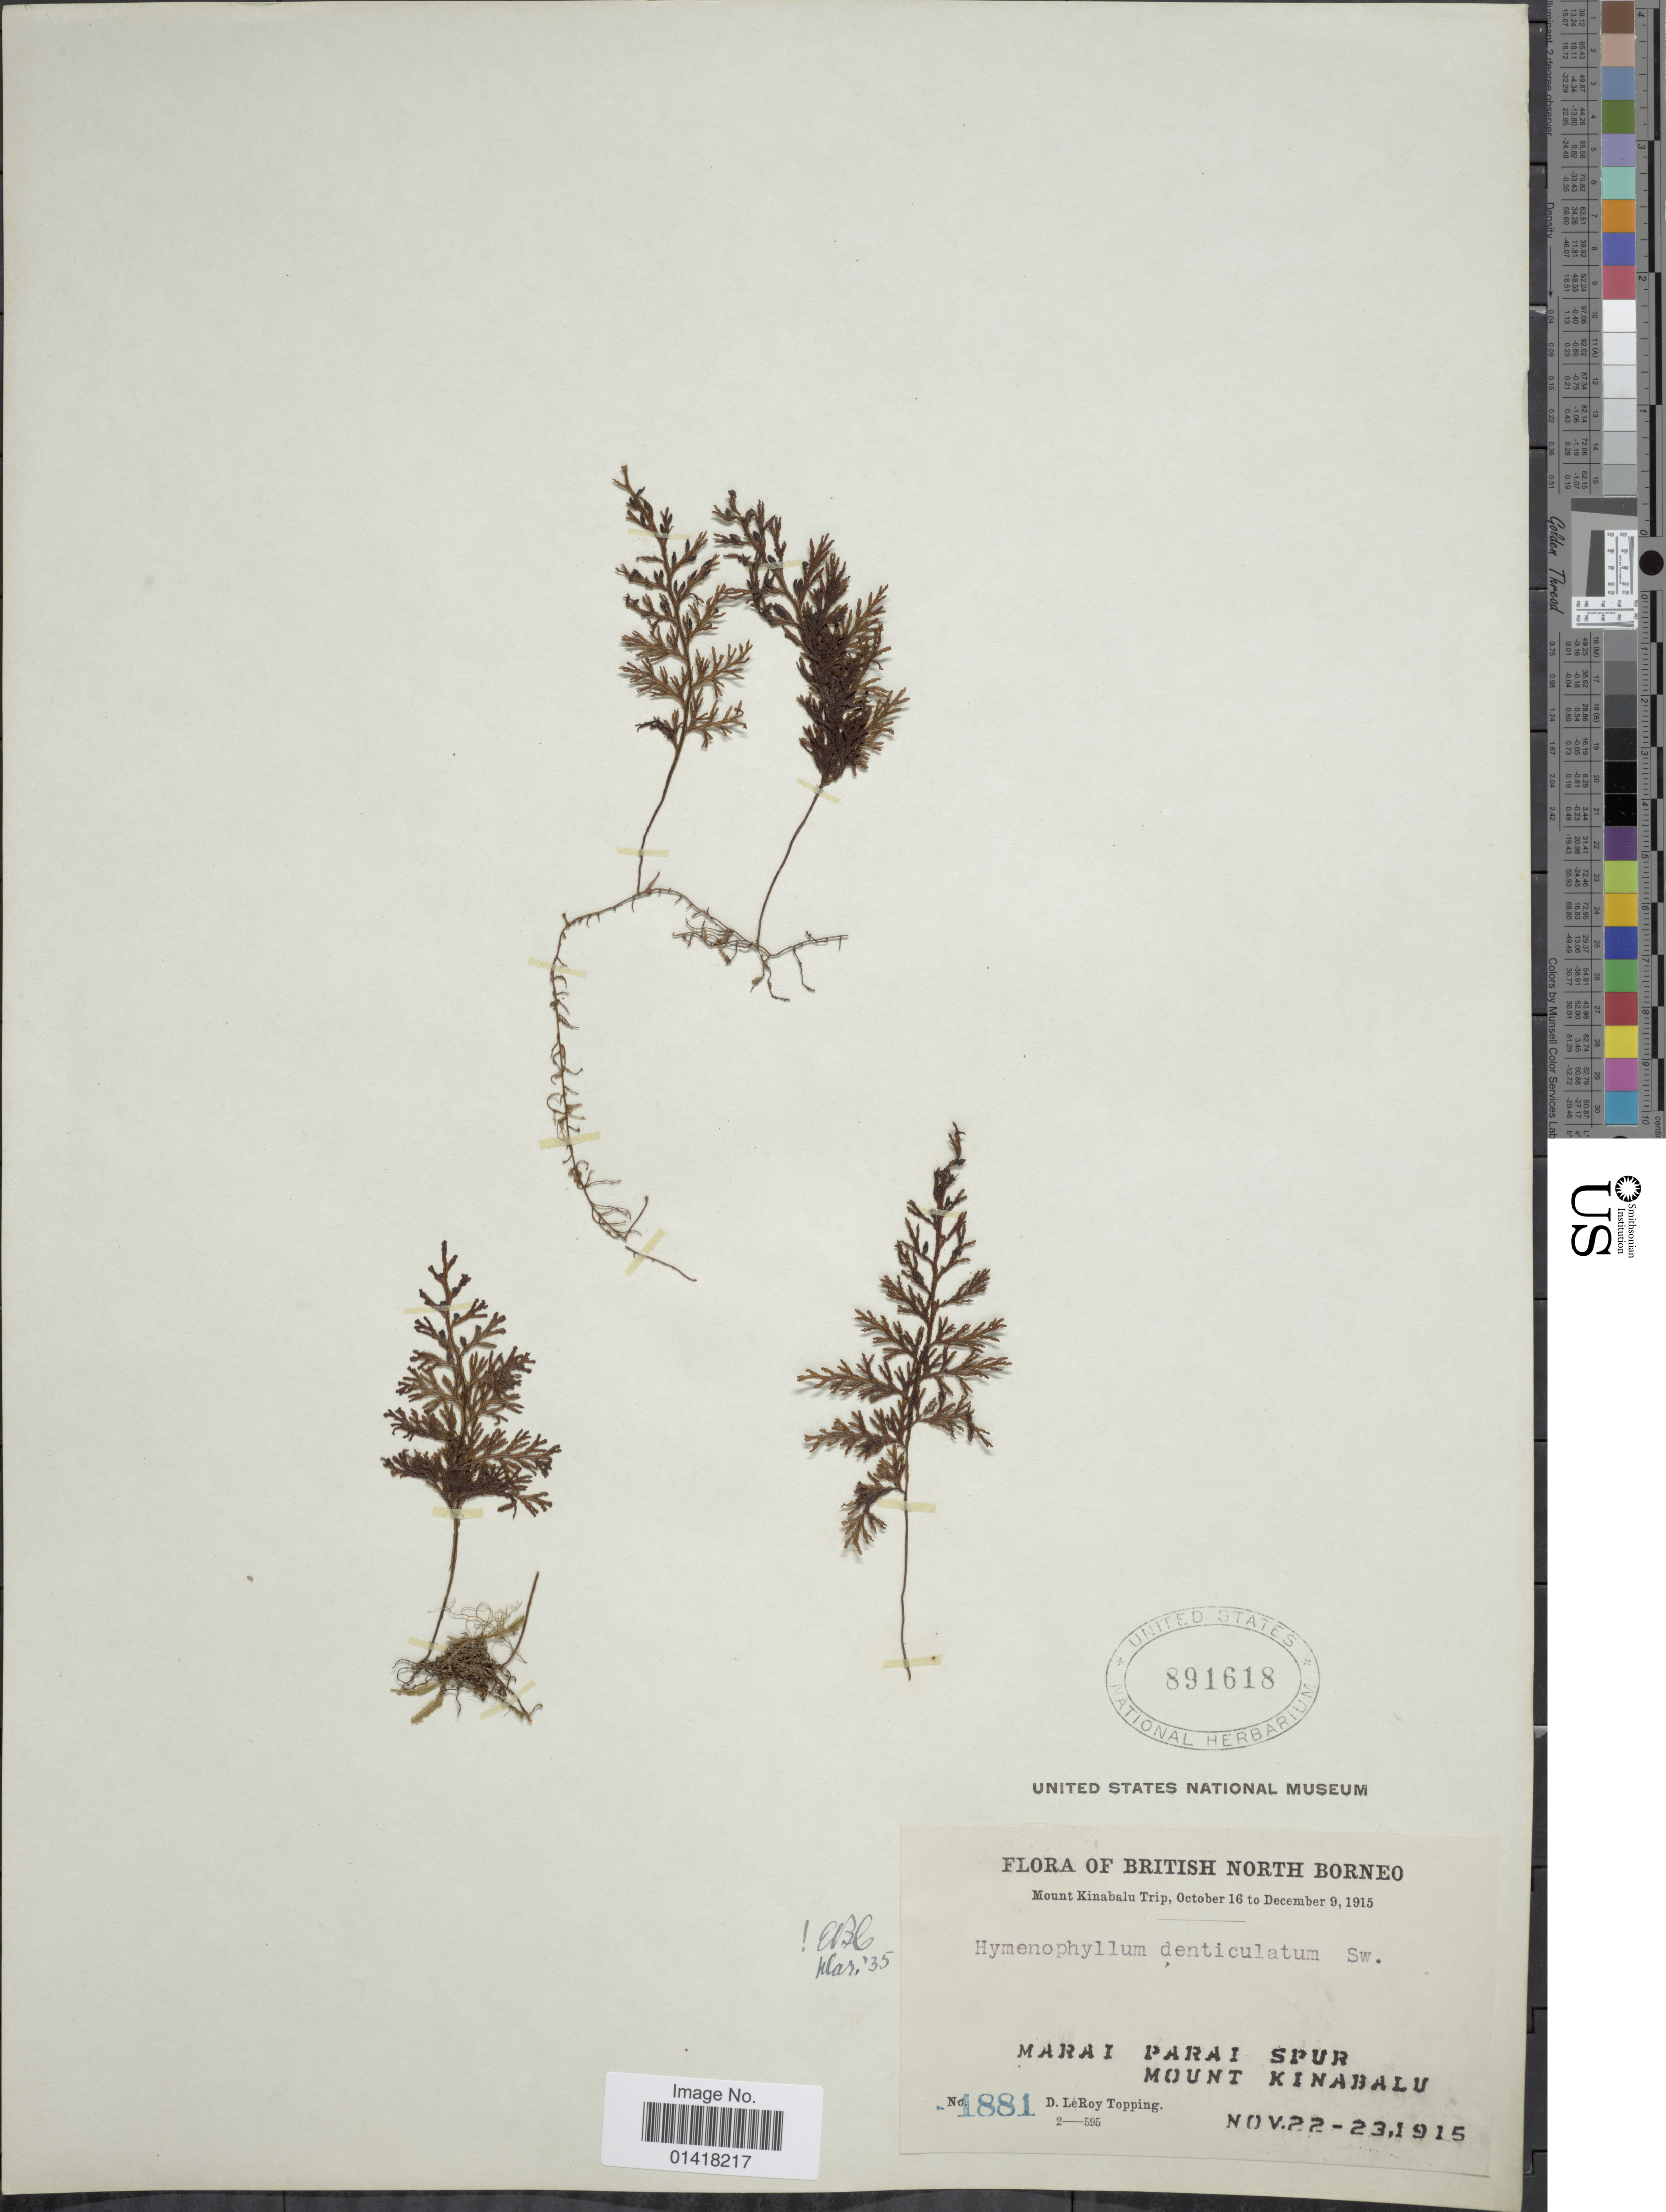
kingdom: Plantae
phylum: Tracheophyta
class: Polypodiopsida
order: Hymenophyllales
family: Hymenophyllaceae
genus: Hymenophyllum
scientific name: Hymenophyllum denticulatum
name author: Sw.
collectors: D. L. Topping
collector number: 1881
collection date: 1915-11-22/1915-11-23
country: Malaysia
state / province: Sabah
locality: British North Borneo. Marai Parai Spur. Mount Kinabalu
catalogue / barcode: US 891618